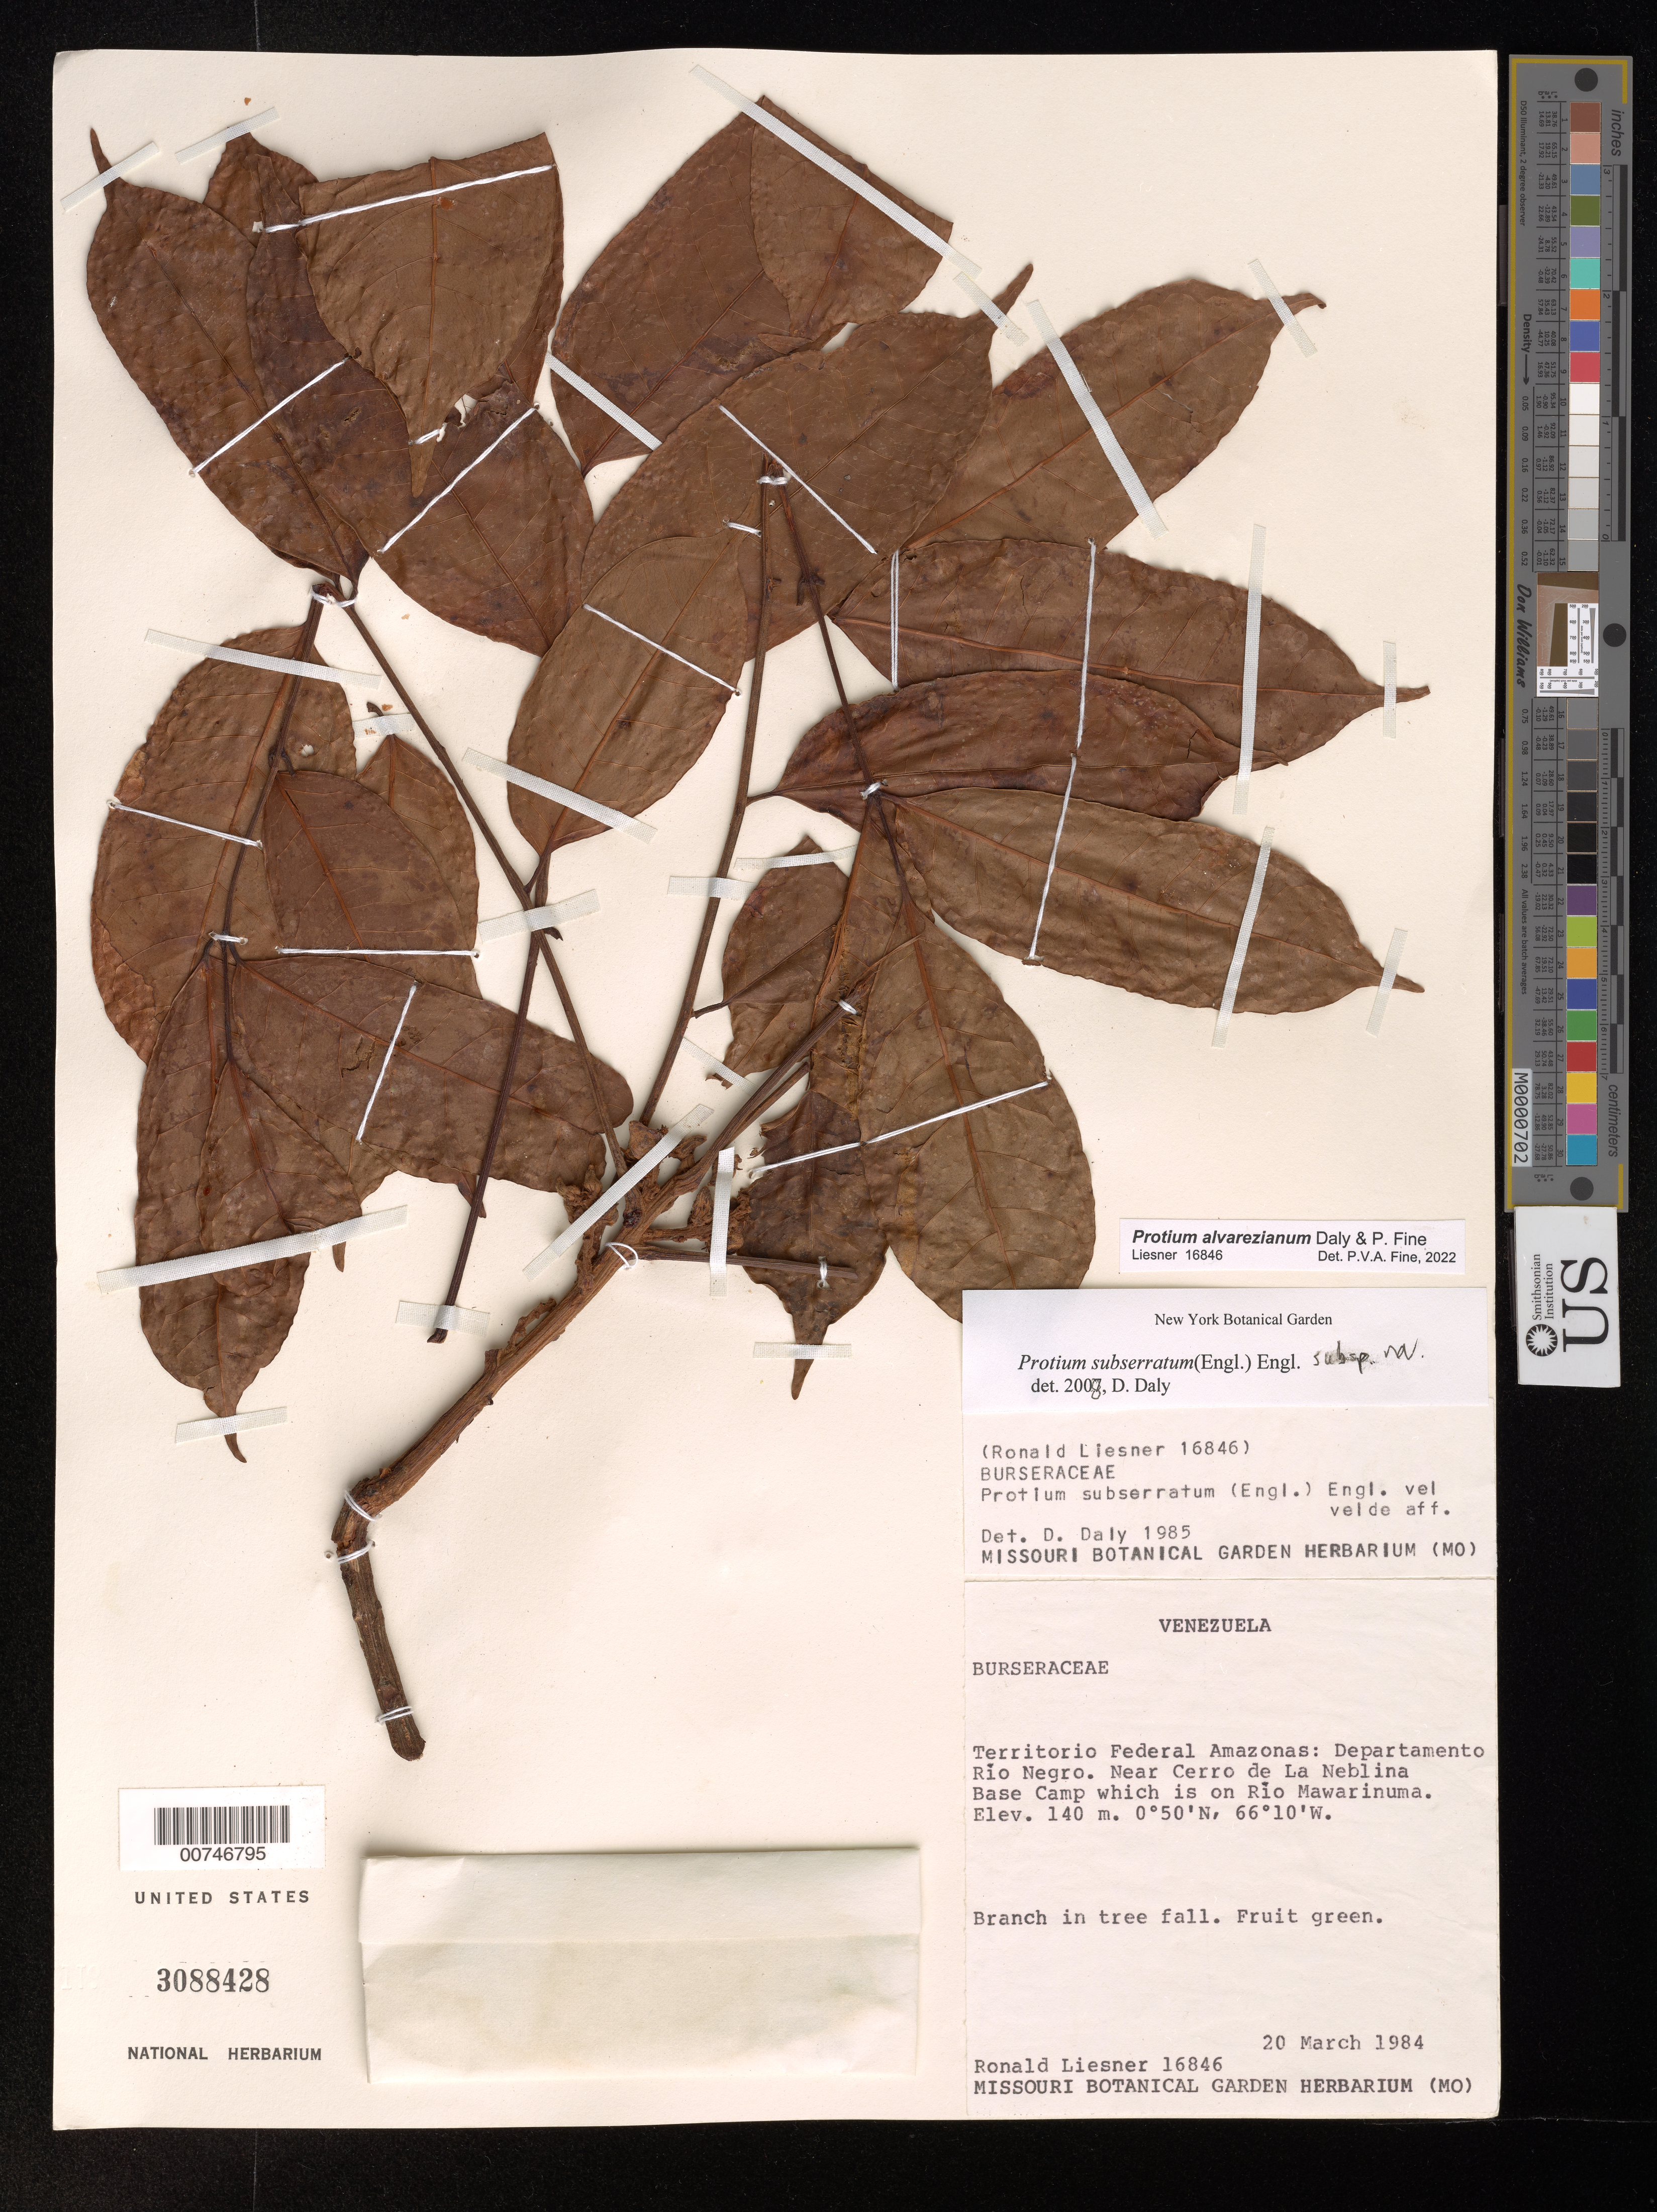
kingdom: Plantae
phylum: Tracheophyta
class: Magnoliopsida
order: Sapindales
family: Burseraceae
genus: Protium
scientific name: Protium alvarezianum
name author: Daly & P. Fine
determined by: Fine, P. V. A.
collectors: R. L. Liesner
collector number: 16846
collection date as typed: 20-Mar-84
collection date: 1984-03-20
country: Venezuela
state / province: Amazonas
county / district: Río Negro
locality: Cerro de La Neblina Base Camp, near, on Río Mawarinuma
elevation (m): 140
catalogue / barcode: US 3088428